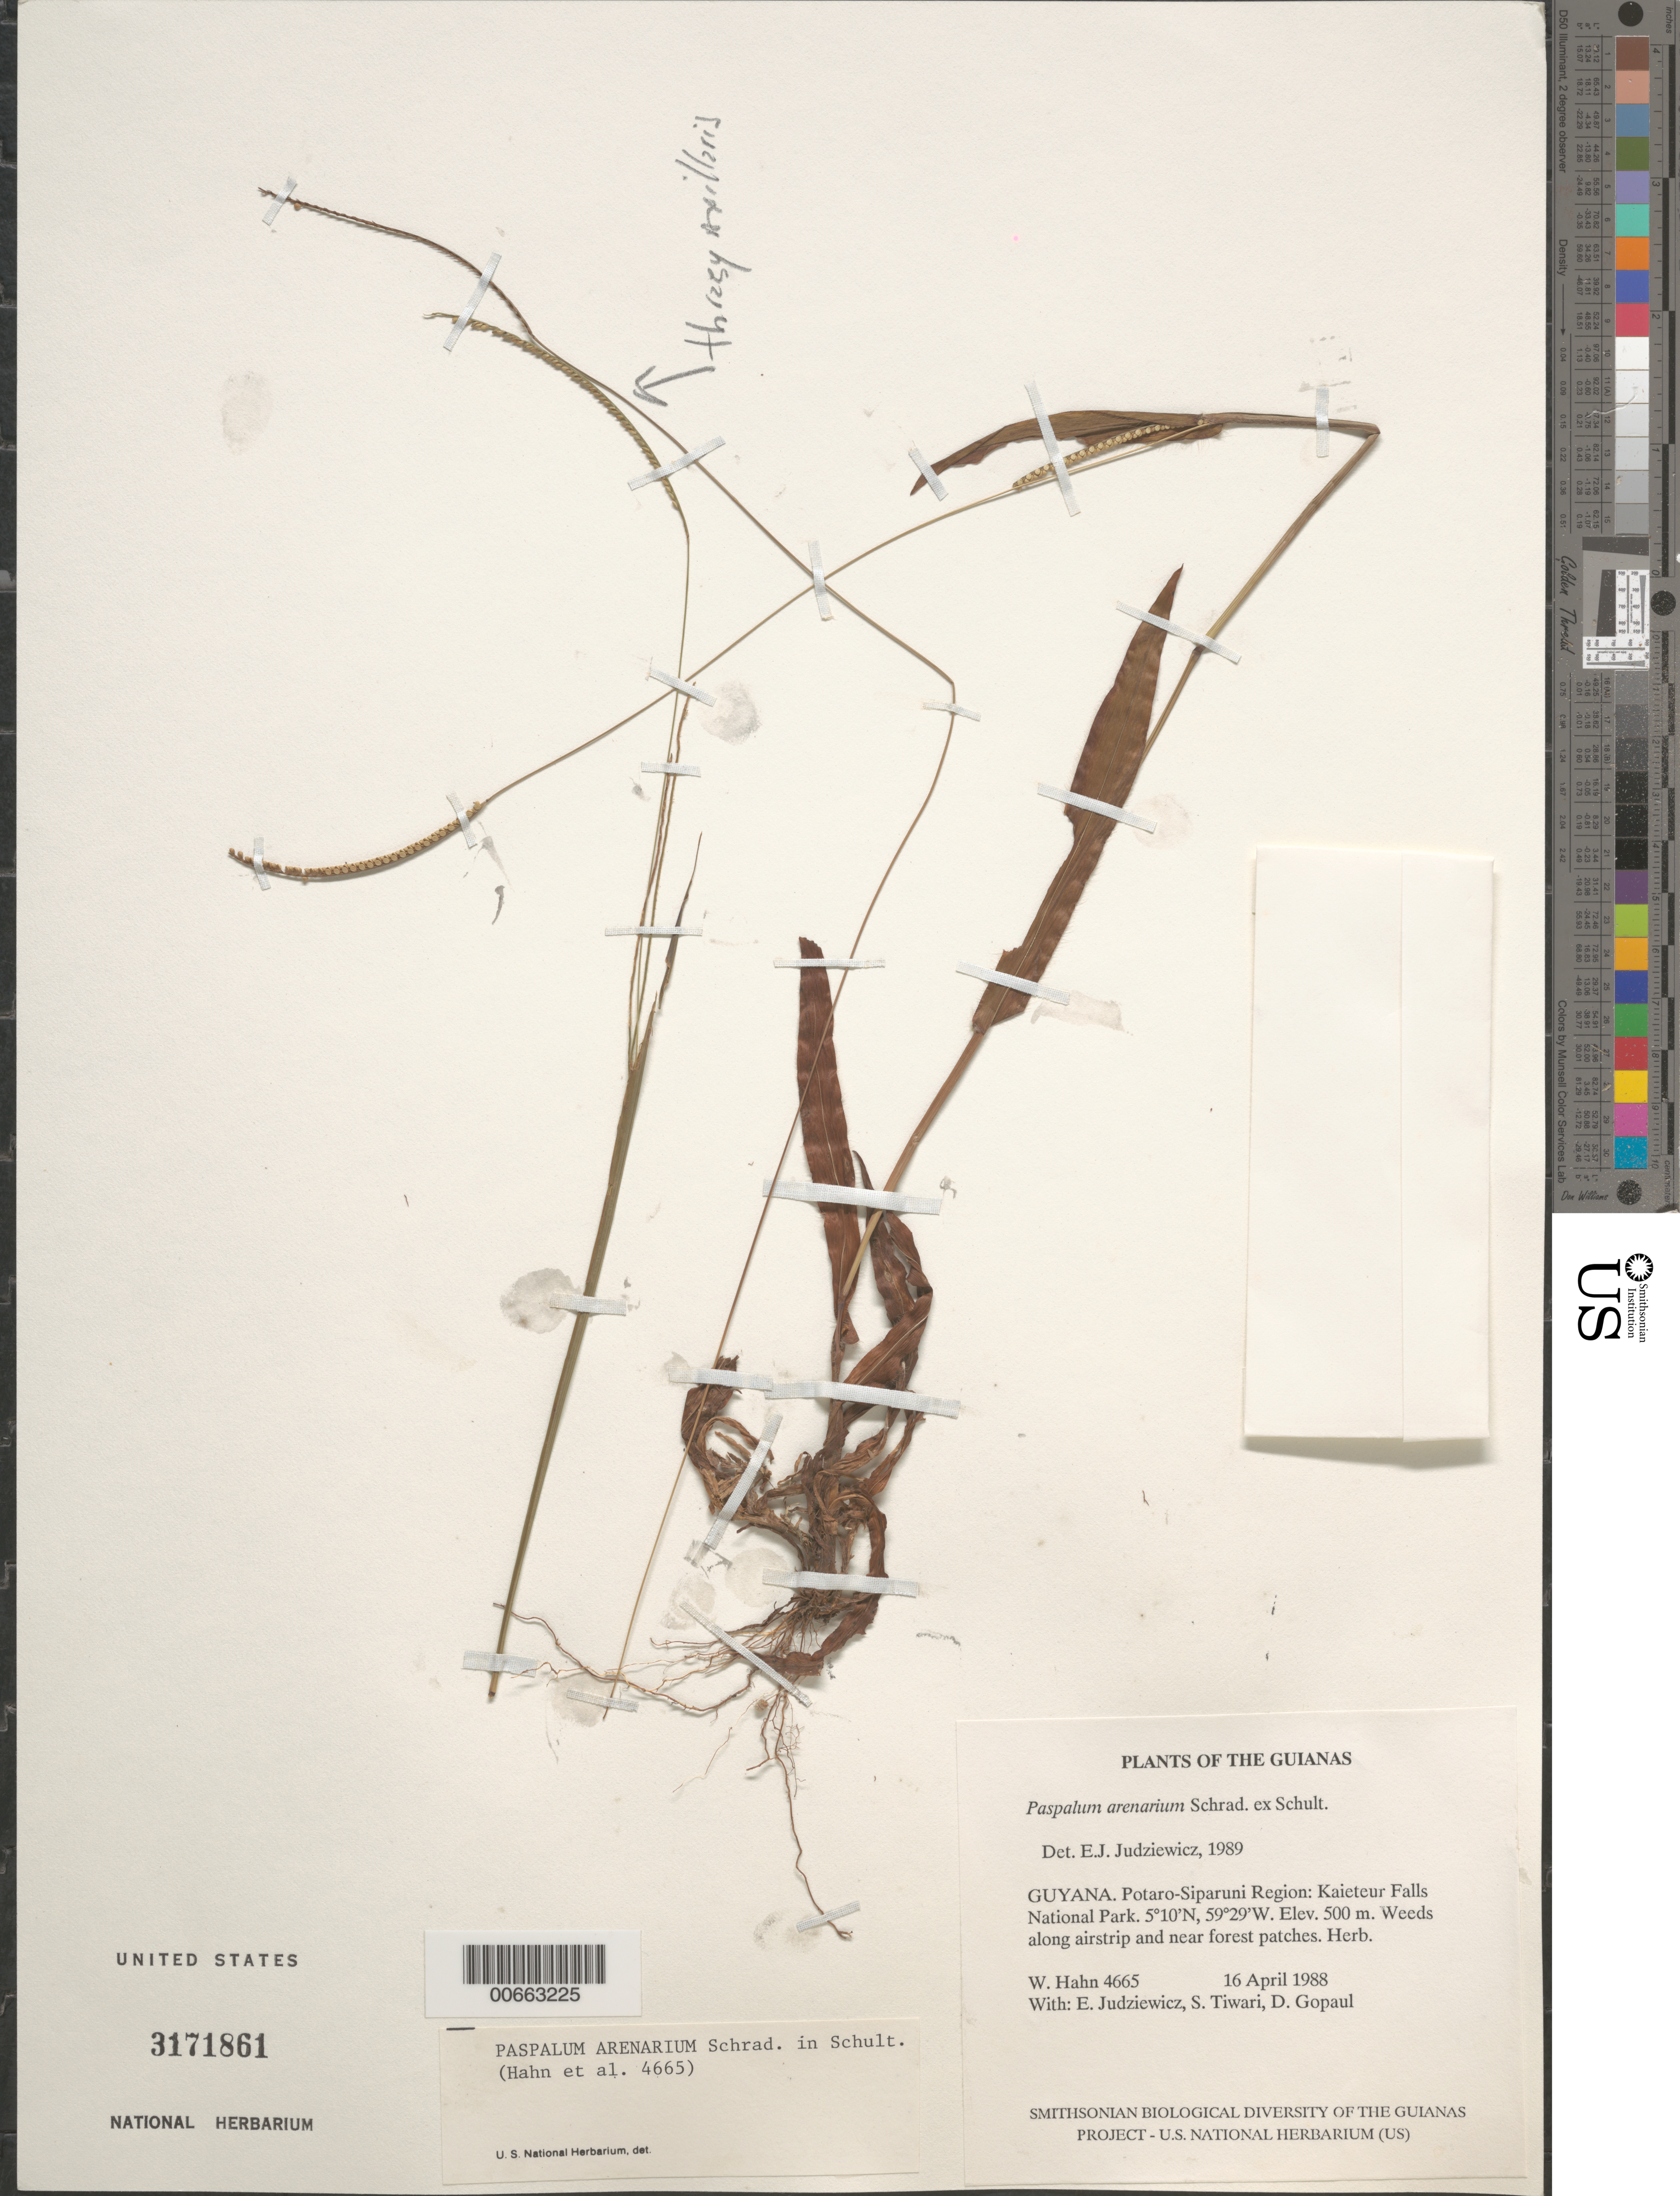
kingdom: Plantae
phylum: Tracheophyta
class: Liliopsida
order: Poales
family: Poaceae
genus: Paspalum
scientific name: Paspalum arenarium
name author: Schrad.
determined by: Judziewicz, E. J.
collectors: W. Hahn, E. J. Judziewicz, S. Tiwari & D. Gopaul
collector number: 4665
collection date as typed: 16 April 1988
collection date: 1988-04-16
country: Guyana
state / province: Potaro-Siparuni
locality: Kaieteur Falls National Park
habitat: Weeds along airstrip and near forest patches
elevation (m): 500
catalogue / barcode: US 3171861